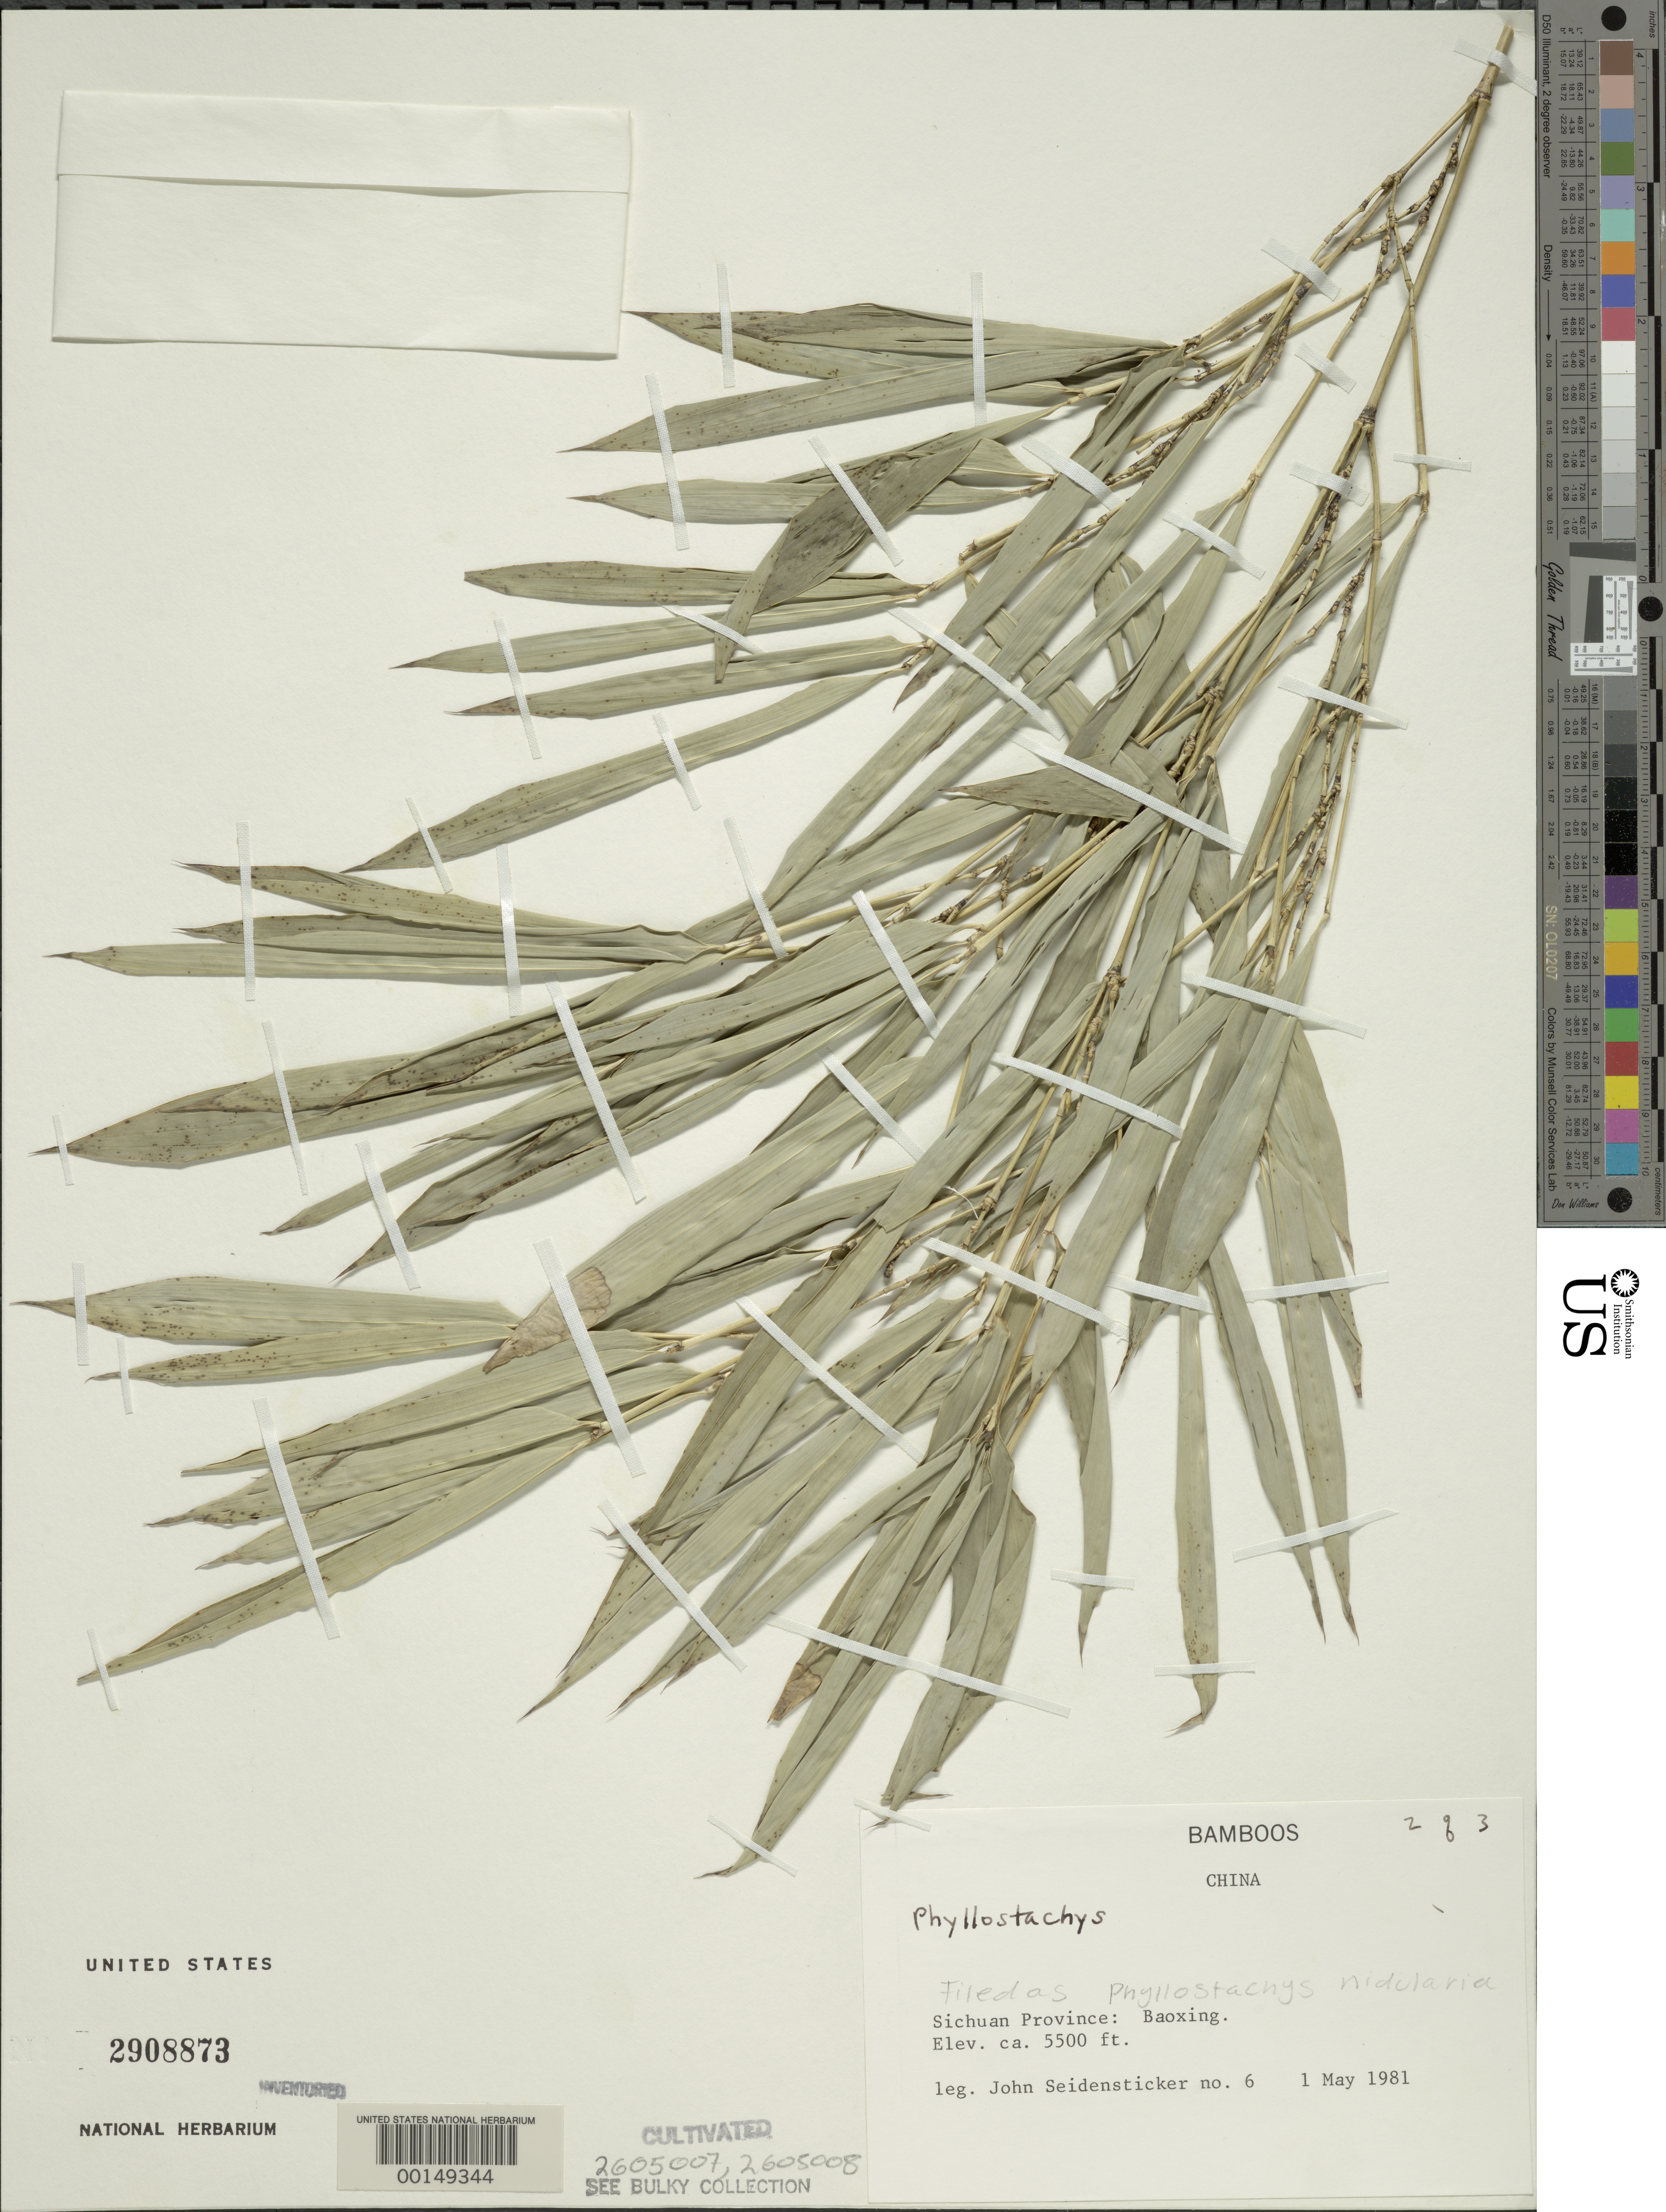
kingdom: Plantae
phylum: Tracheophyta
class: Liliopsida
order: Poales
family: Poaceae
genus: Phyllostachys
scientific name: Phyllostachys nidularia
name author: Munro ex Fenzi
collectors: J. Seidensticker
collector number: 6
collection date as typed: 01 May 1981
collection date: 1981-05-01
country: China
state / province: Sichuan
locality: Baoxing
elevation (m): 1678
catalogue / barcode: US 2908873